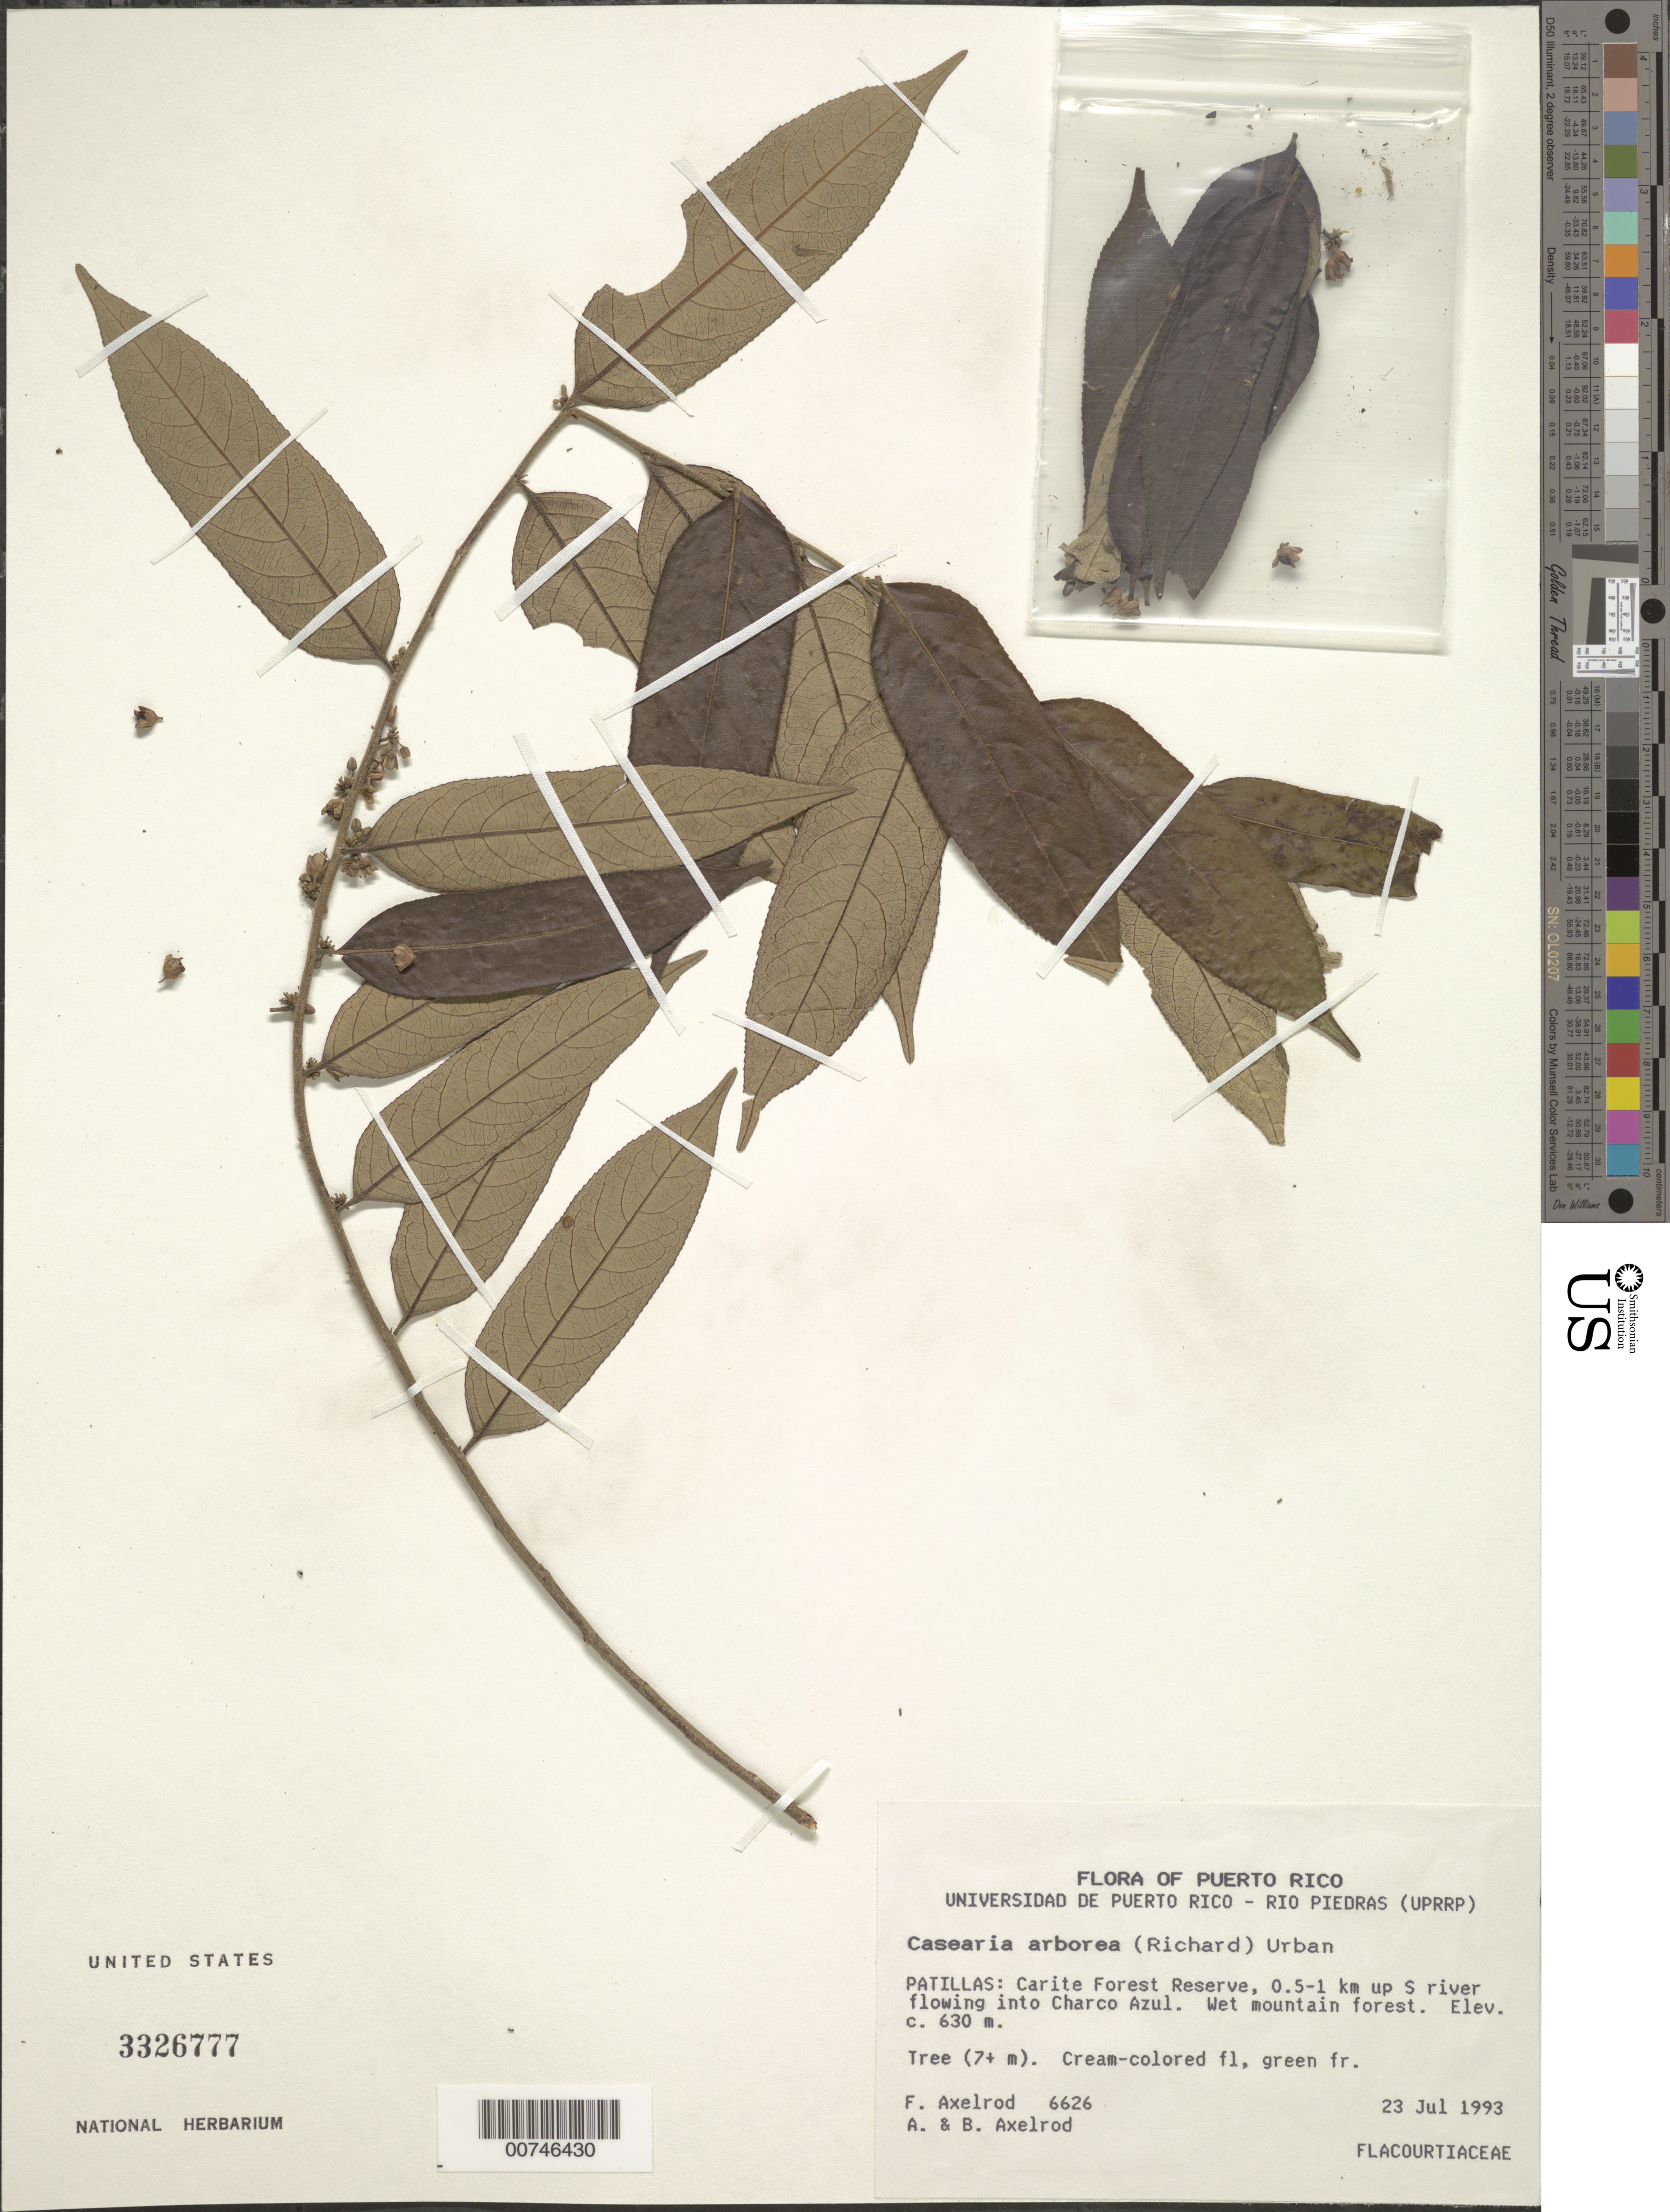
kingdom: Plantae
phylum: Tracheophyta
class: Magnoliopsida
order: Malpighiales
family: Salicaceae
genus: Casearia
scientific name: Casearia arborea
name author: (Rich.) Urb.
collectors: F. S. Axelrod, B. Axelrod & A. Axelrod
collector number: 6626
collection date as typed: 23 Jul 1993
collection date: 1993-07-23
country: Puerto Rico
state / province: Patillas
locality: Patillas: Carite Forest Reserve, 0.5-1 km up S river flowing into Charco Azul.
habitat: Wet mountain forest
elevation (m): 630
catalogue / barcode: US 3326777